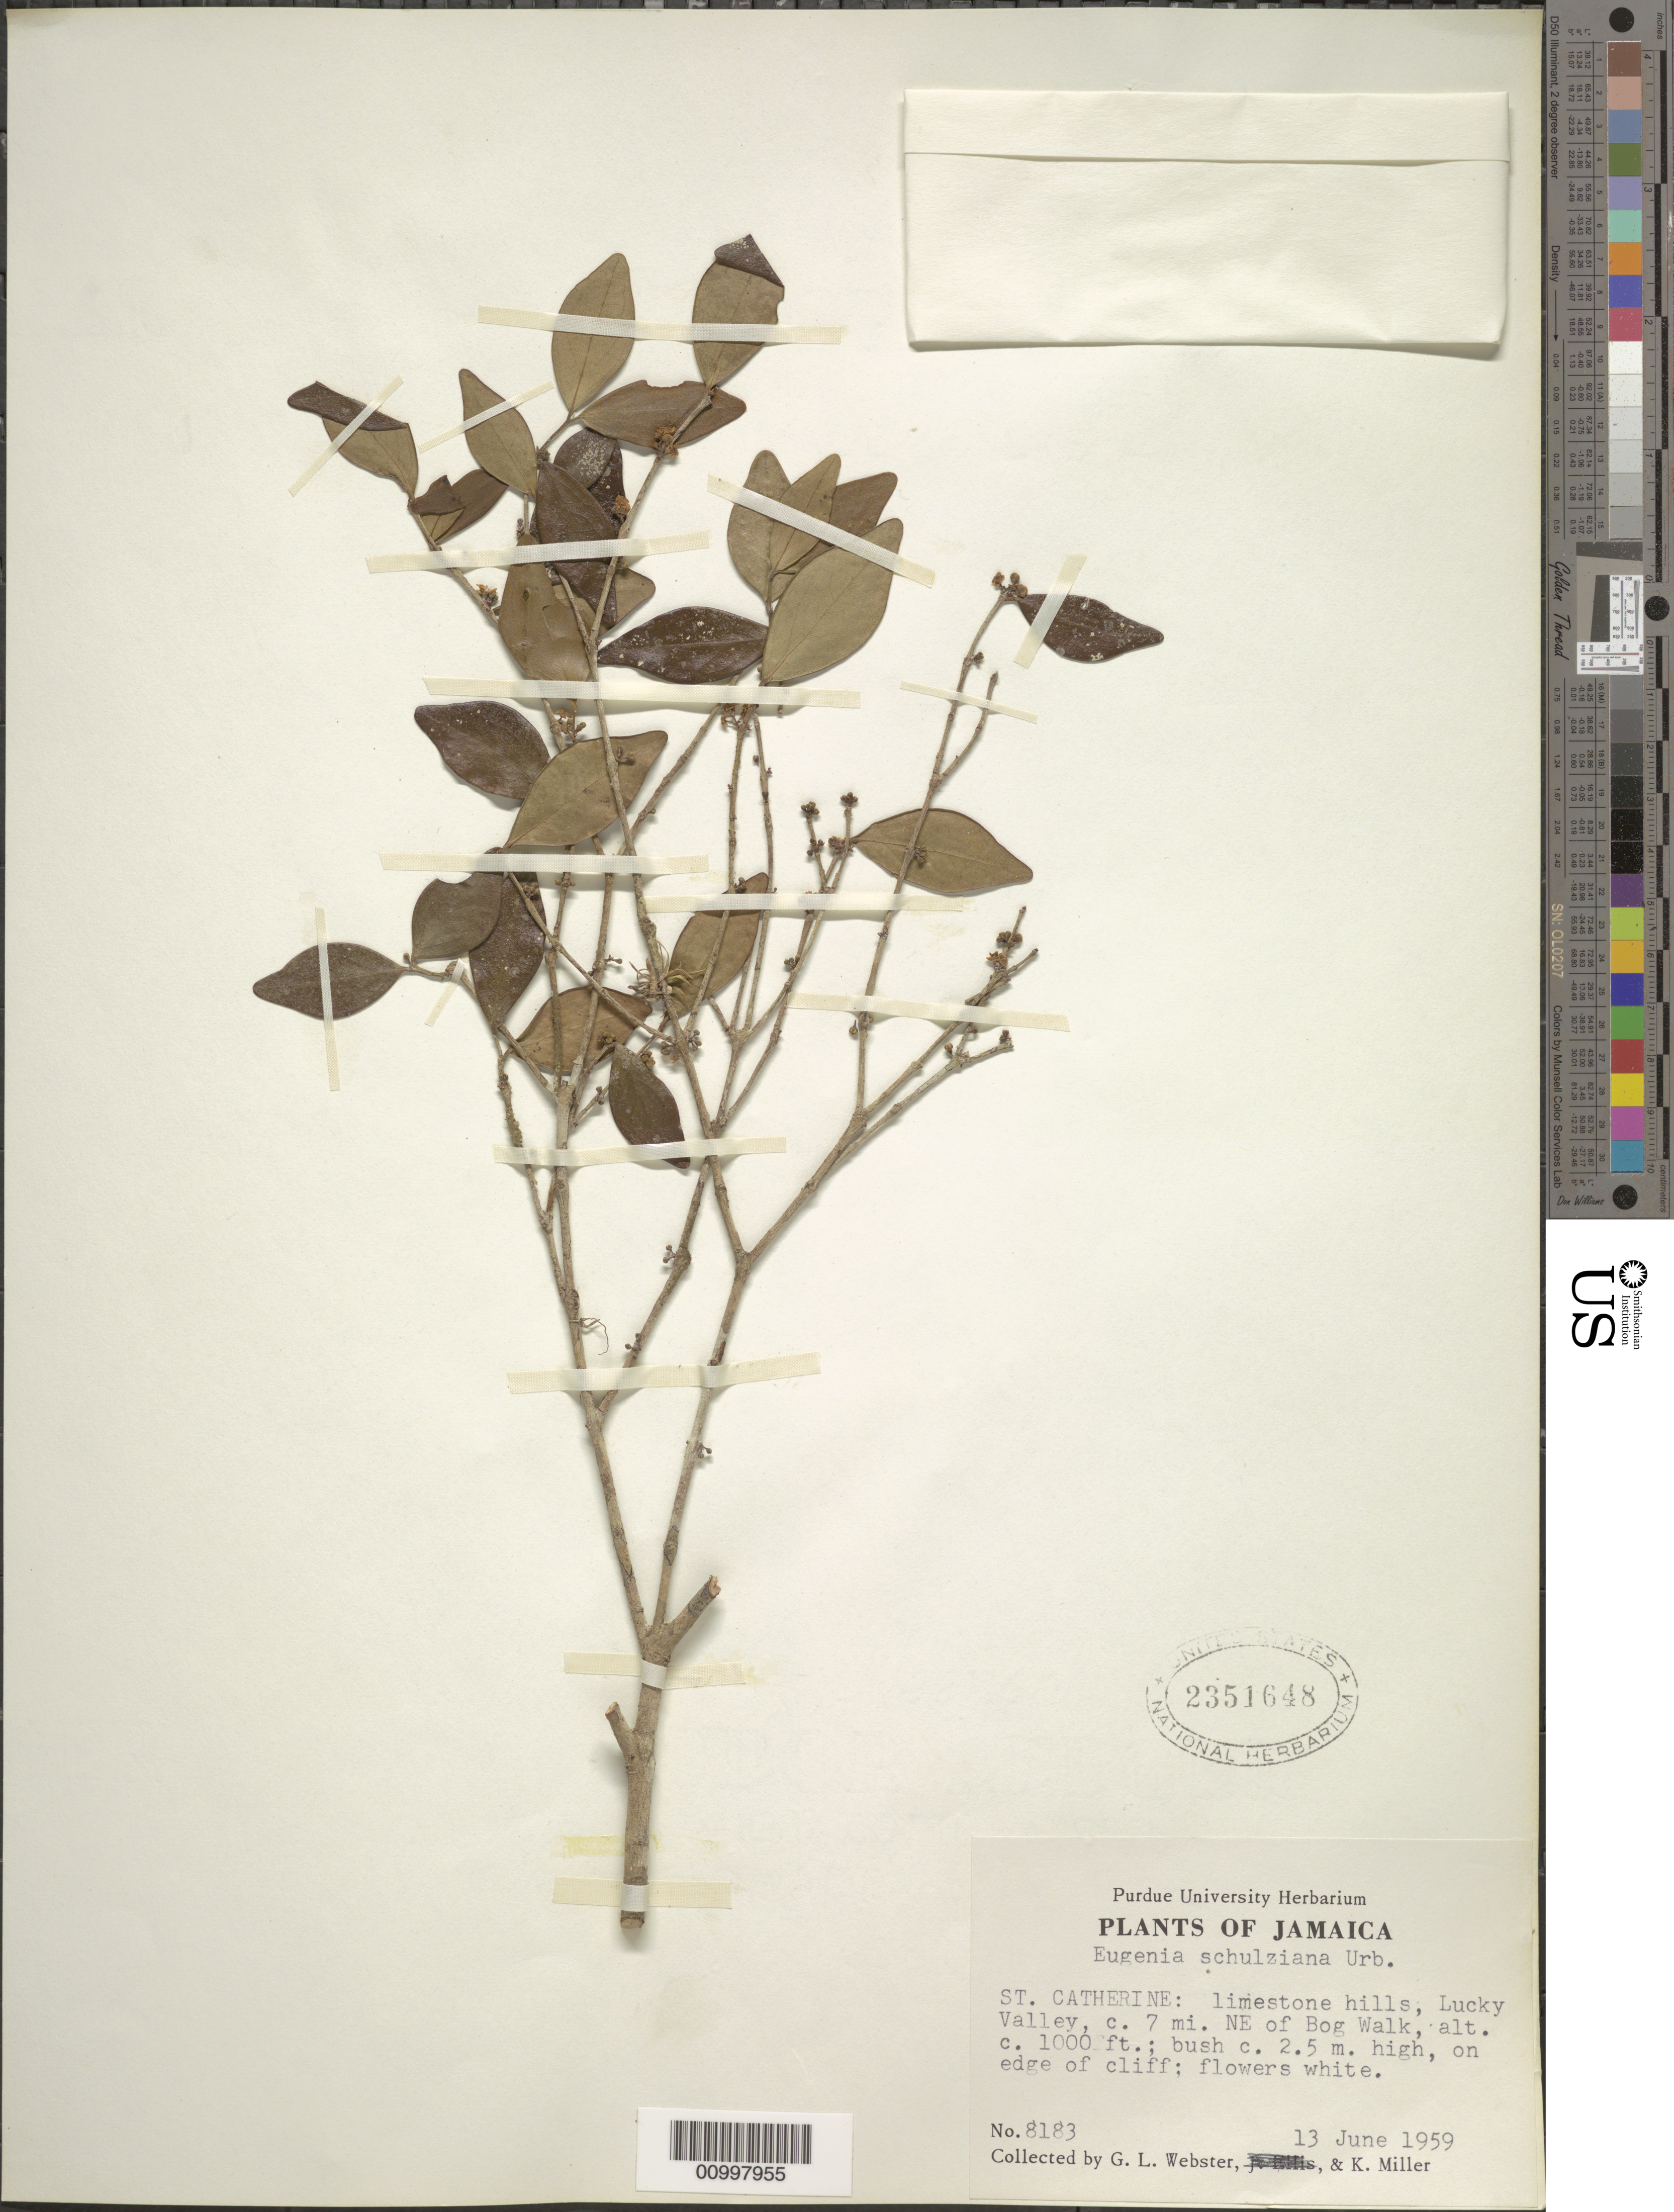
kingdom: Plantae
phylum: Tracheophyta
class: Magnoliopsida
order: Myrtales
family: Myrtaceae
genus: Eugenia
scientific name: Eugenia schulziana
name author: Urb.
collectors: G. L. Webster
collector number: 8183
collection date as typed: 13 Jun 1959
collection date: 1959-06-13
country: Jamaica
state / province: Saint Catherine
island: Jamaica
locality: Lucky Valley, ca. 7 miles northeast of Bog Walk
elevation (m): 305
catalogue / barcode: US 2351648